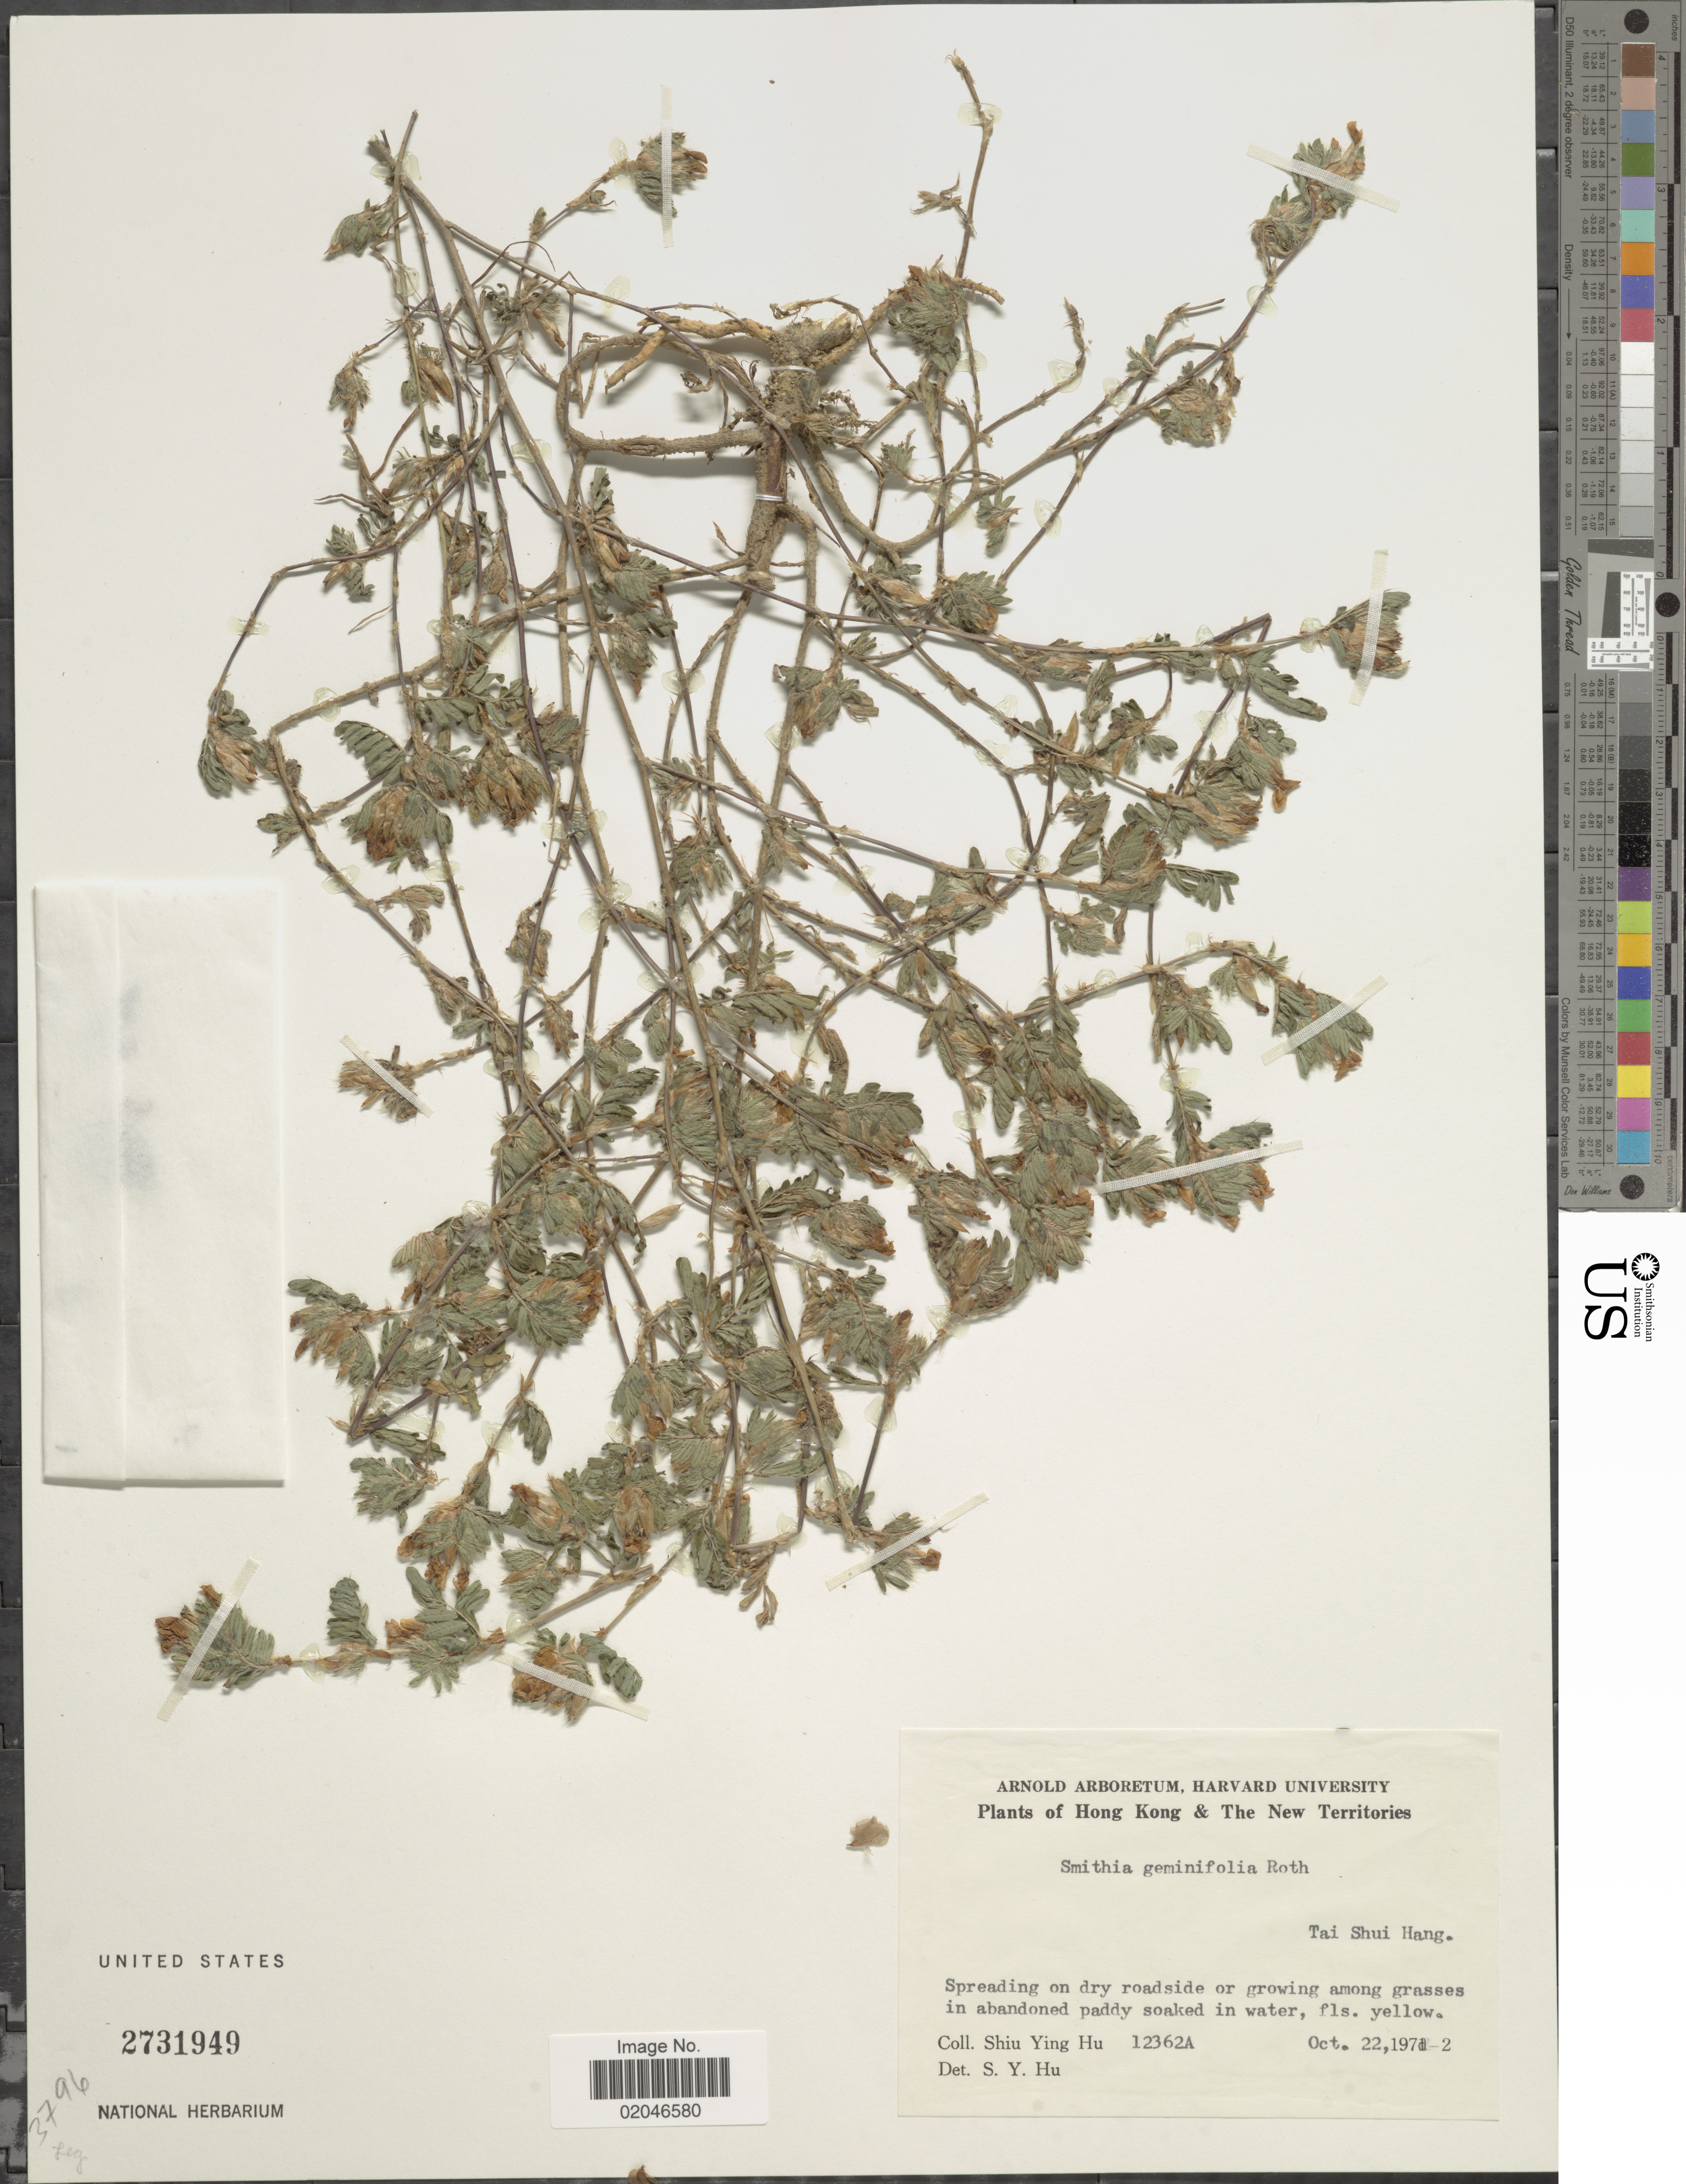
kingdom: Plantae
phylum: Tracheophyta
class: Magnoliopsida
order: Fabales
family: Fabaceae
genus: Smithia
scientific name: Smithia geminiflora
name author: Roth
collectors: S. Y. Hu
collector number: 12362A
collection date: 1972-10-22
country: China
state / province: Hong Kong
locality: The New Territories, Tai Shui Hang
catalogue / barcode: US 2731949